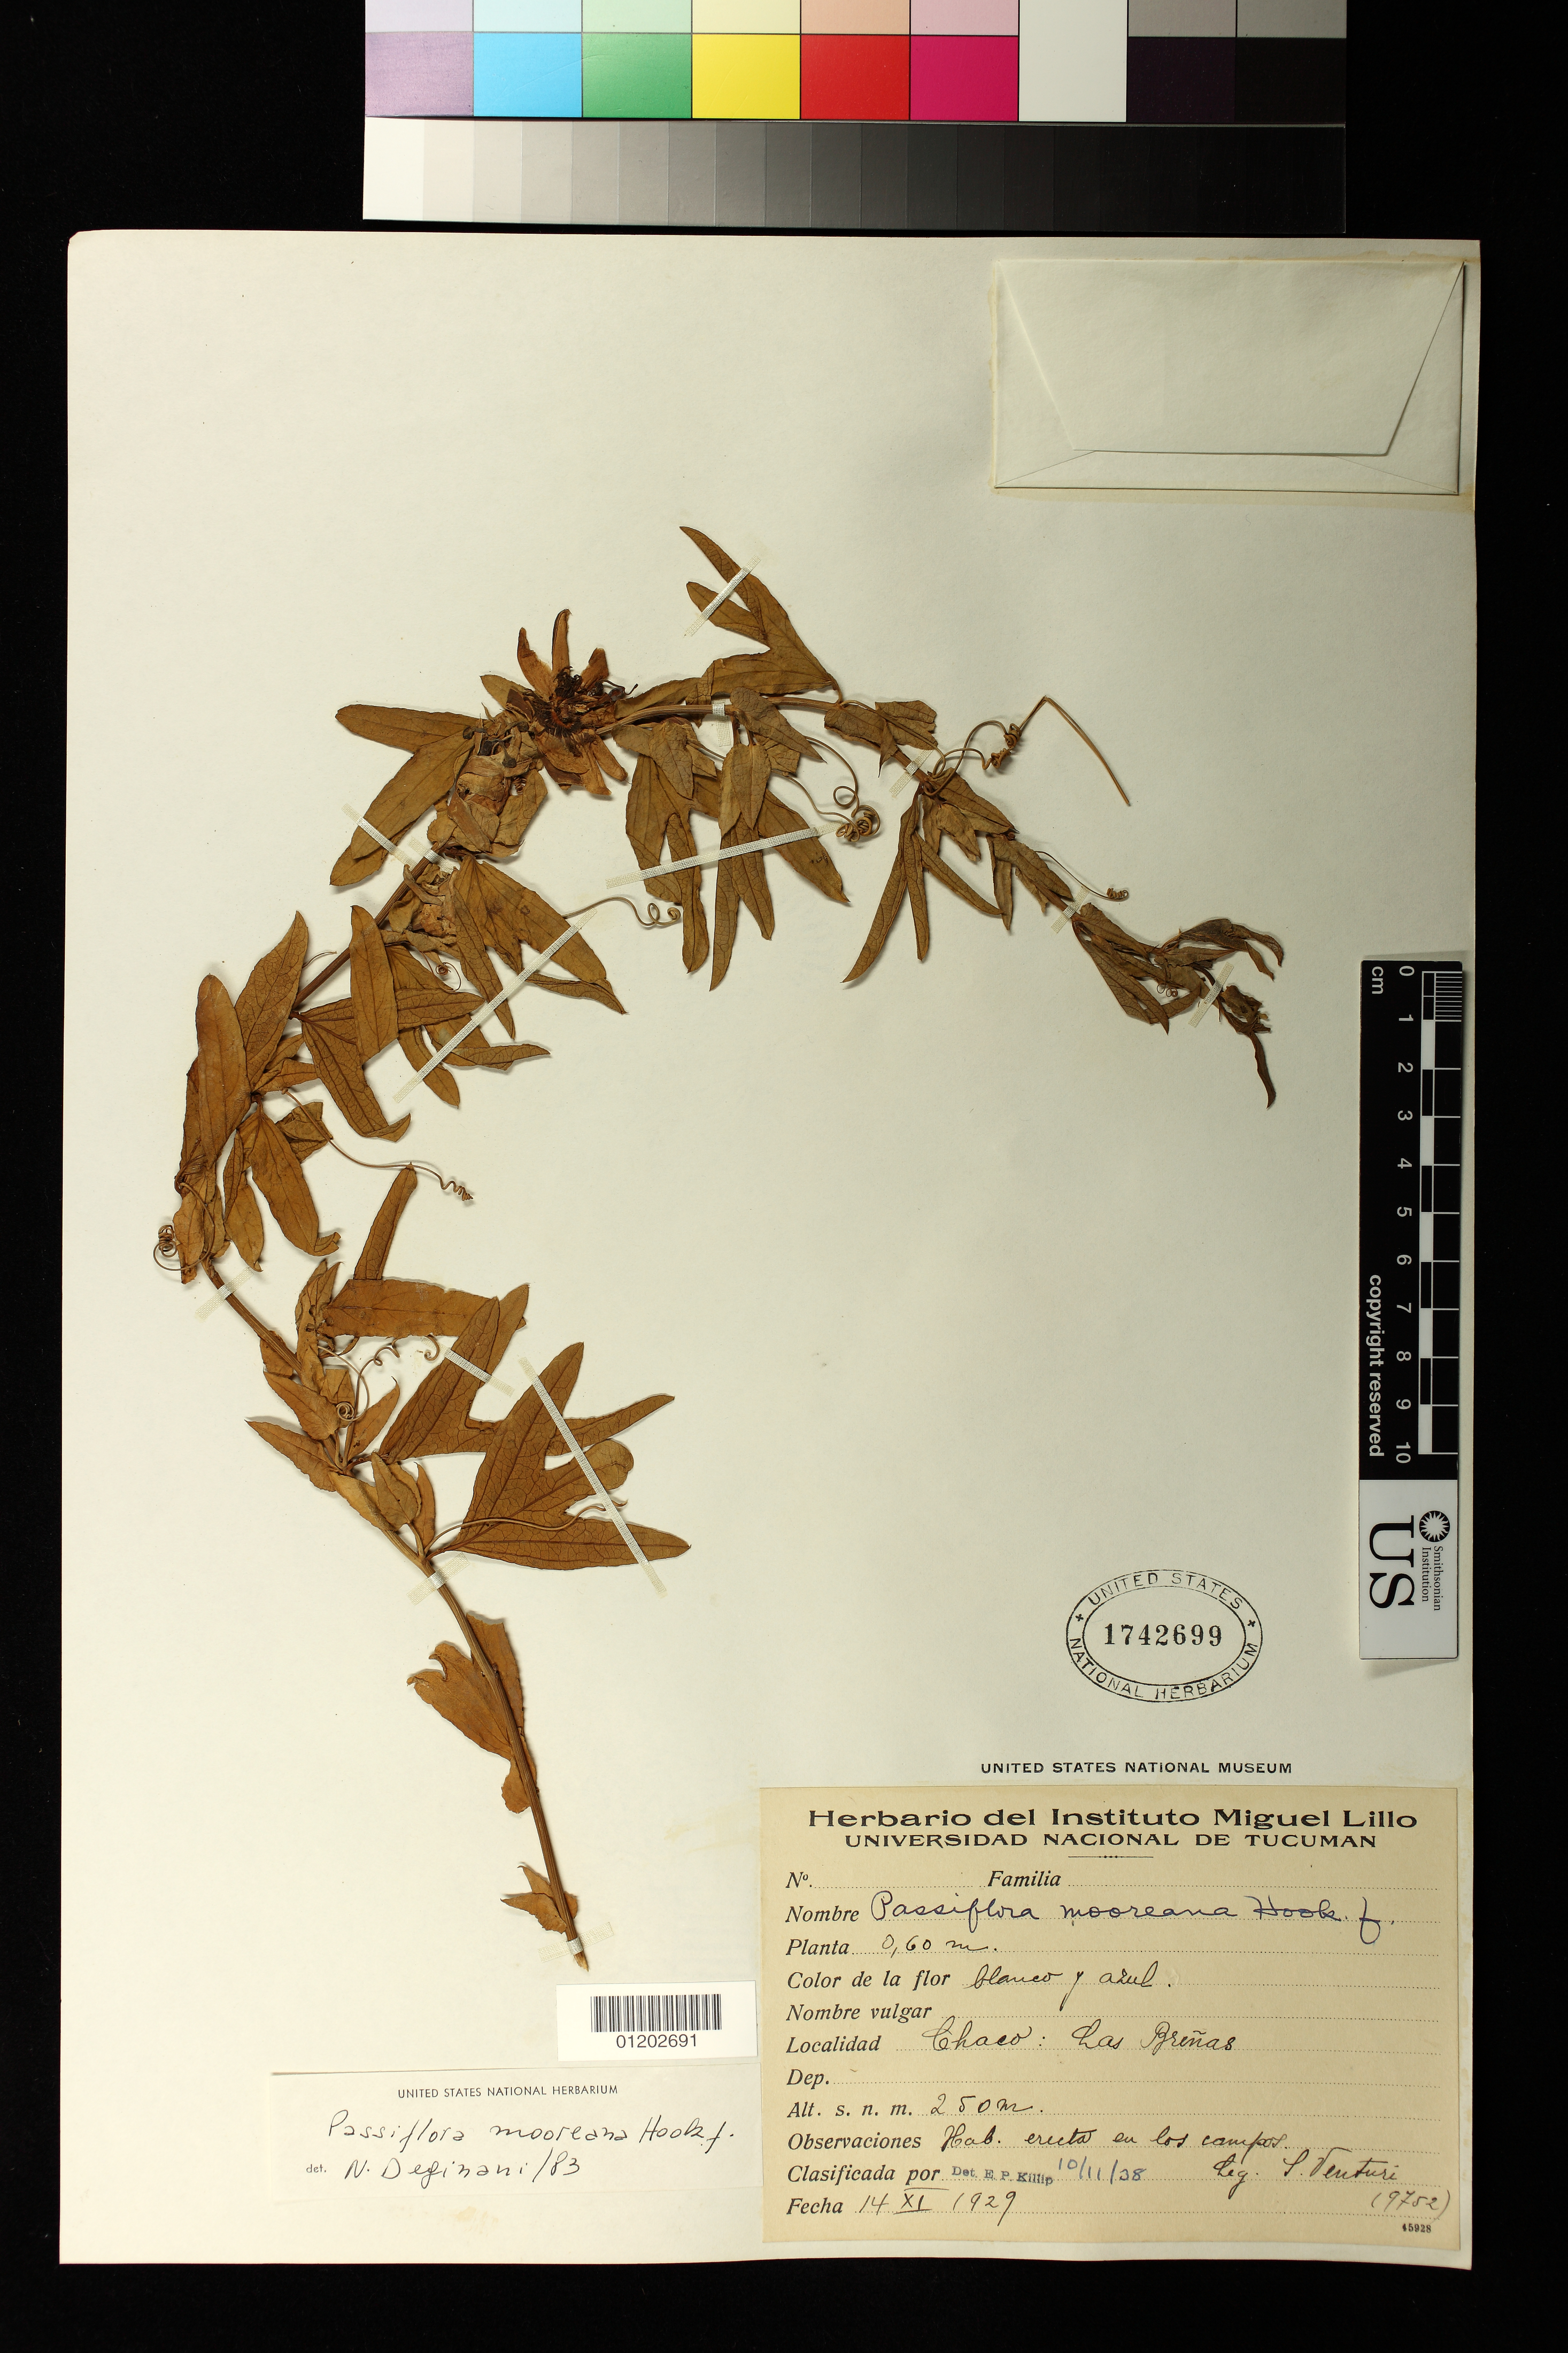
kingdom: Plantae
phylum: Tracheophyta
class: Magnoliopsida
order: Malpighiales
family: Passifloraceae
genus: Passiflora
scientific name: Passiflora mooreana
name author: Hook. f.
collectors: Venturi, --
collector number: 9752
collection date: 1929-11-14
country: Argentina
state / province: Chaco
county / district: Nueve de Julio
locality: Las Breñas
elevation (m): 250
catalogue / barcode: US 1742699